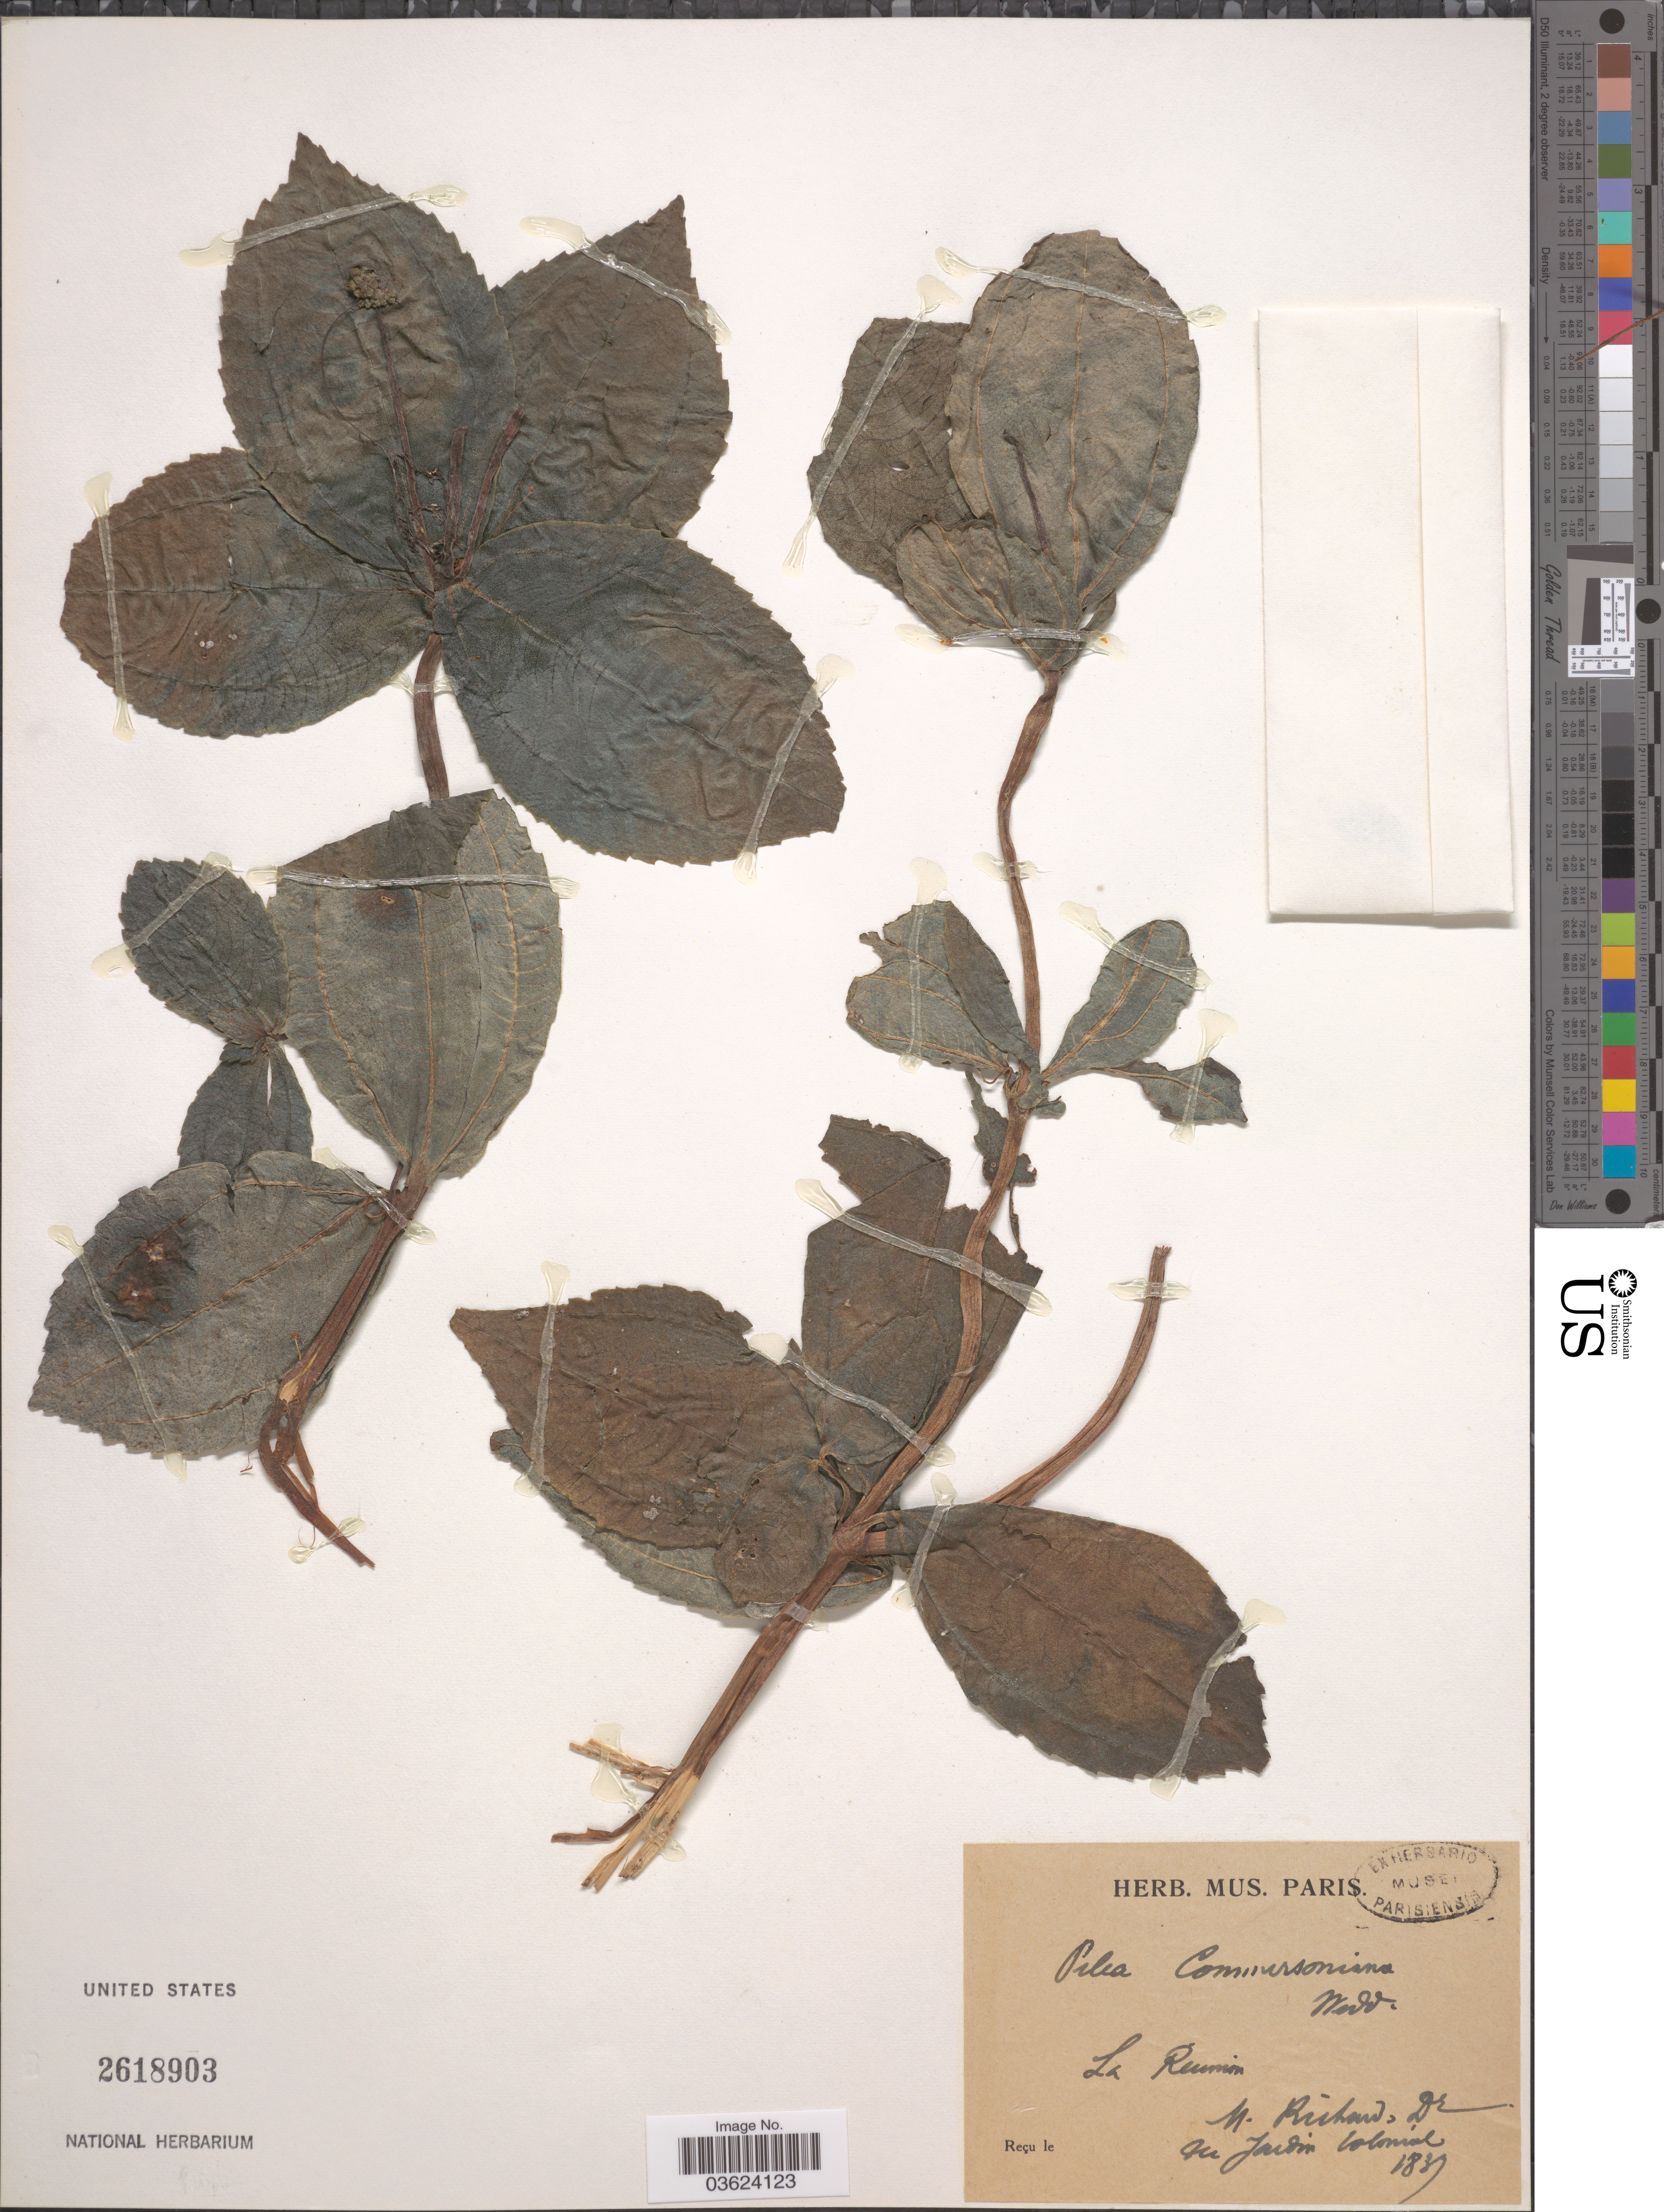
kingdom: Plantae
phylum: Tracheophyta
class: Magnoliopsida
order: Rosales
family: Urticaceae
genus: Pilea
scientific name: Pilea commersoniana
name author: Wedd.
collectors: M. Richard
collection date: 1837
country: Reunion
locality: La Reunion.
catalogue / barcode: US 2618903